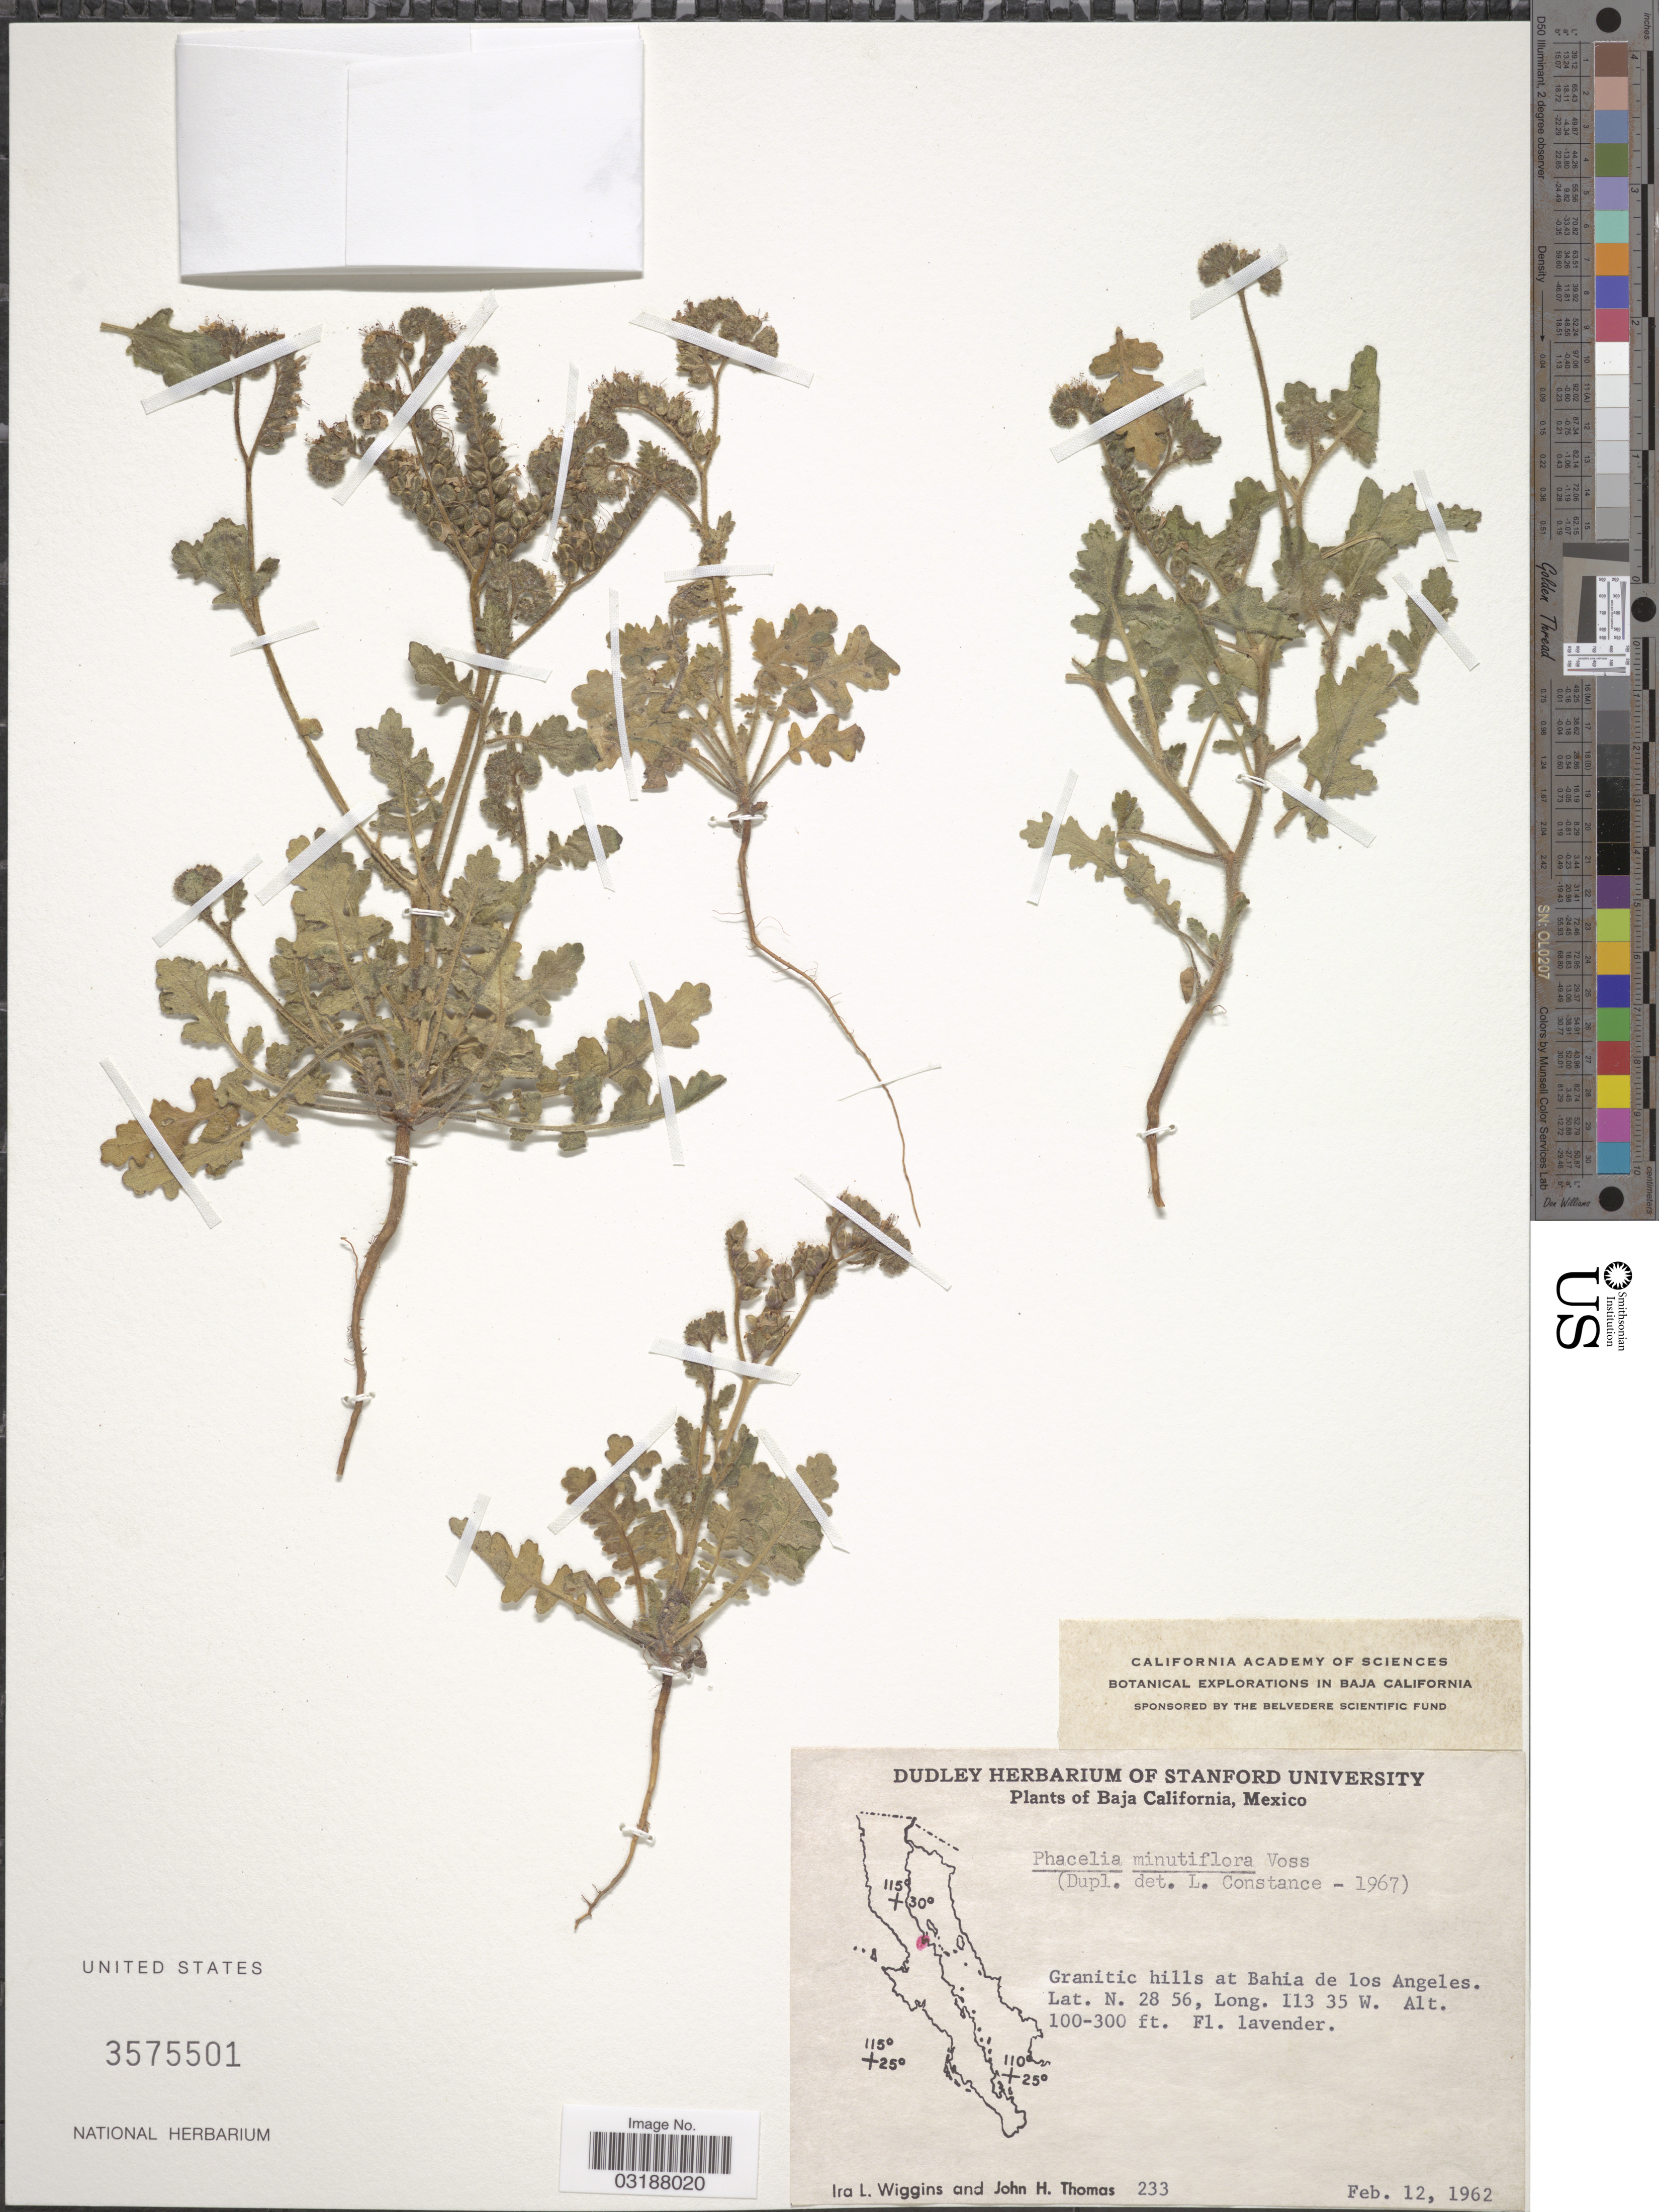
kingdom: Plantae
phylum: Tracheophyta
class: Magnoliopsida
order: Boraginales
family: Hydrophyllaceae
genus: Phacelia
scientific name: Phacelia minutiflora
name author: J.W. Voss ex Munz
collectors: I. L. Wiggins & J. H. Thomas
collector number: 233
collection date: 1962-02-12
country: Mexico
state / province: Baja California Norte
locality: Granitic hills at Bahia de los Angeles.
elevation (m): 30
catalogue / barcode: US 3575501